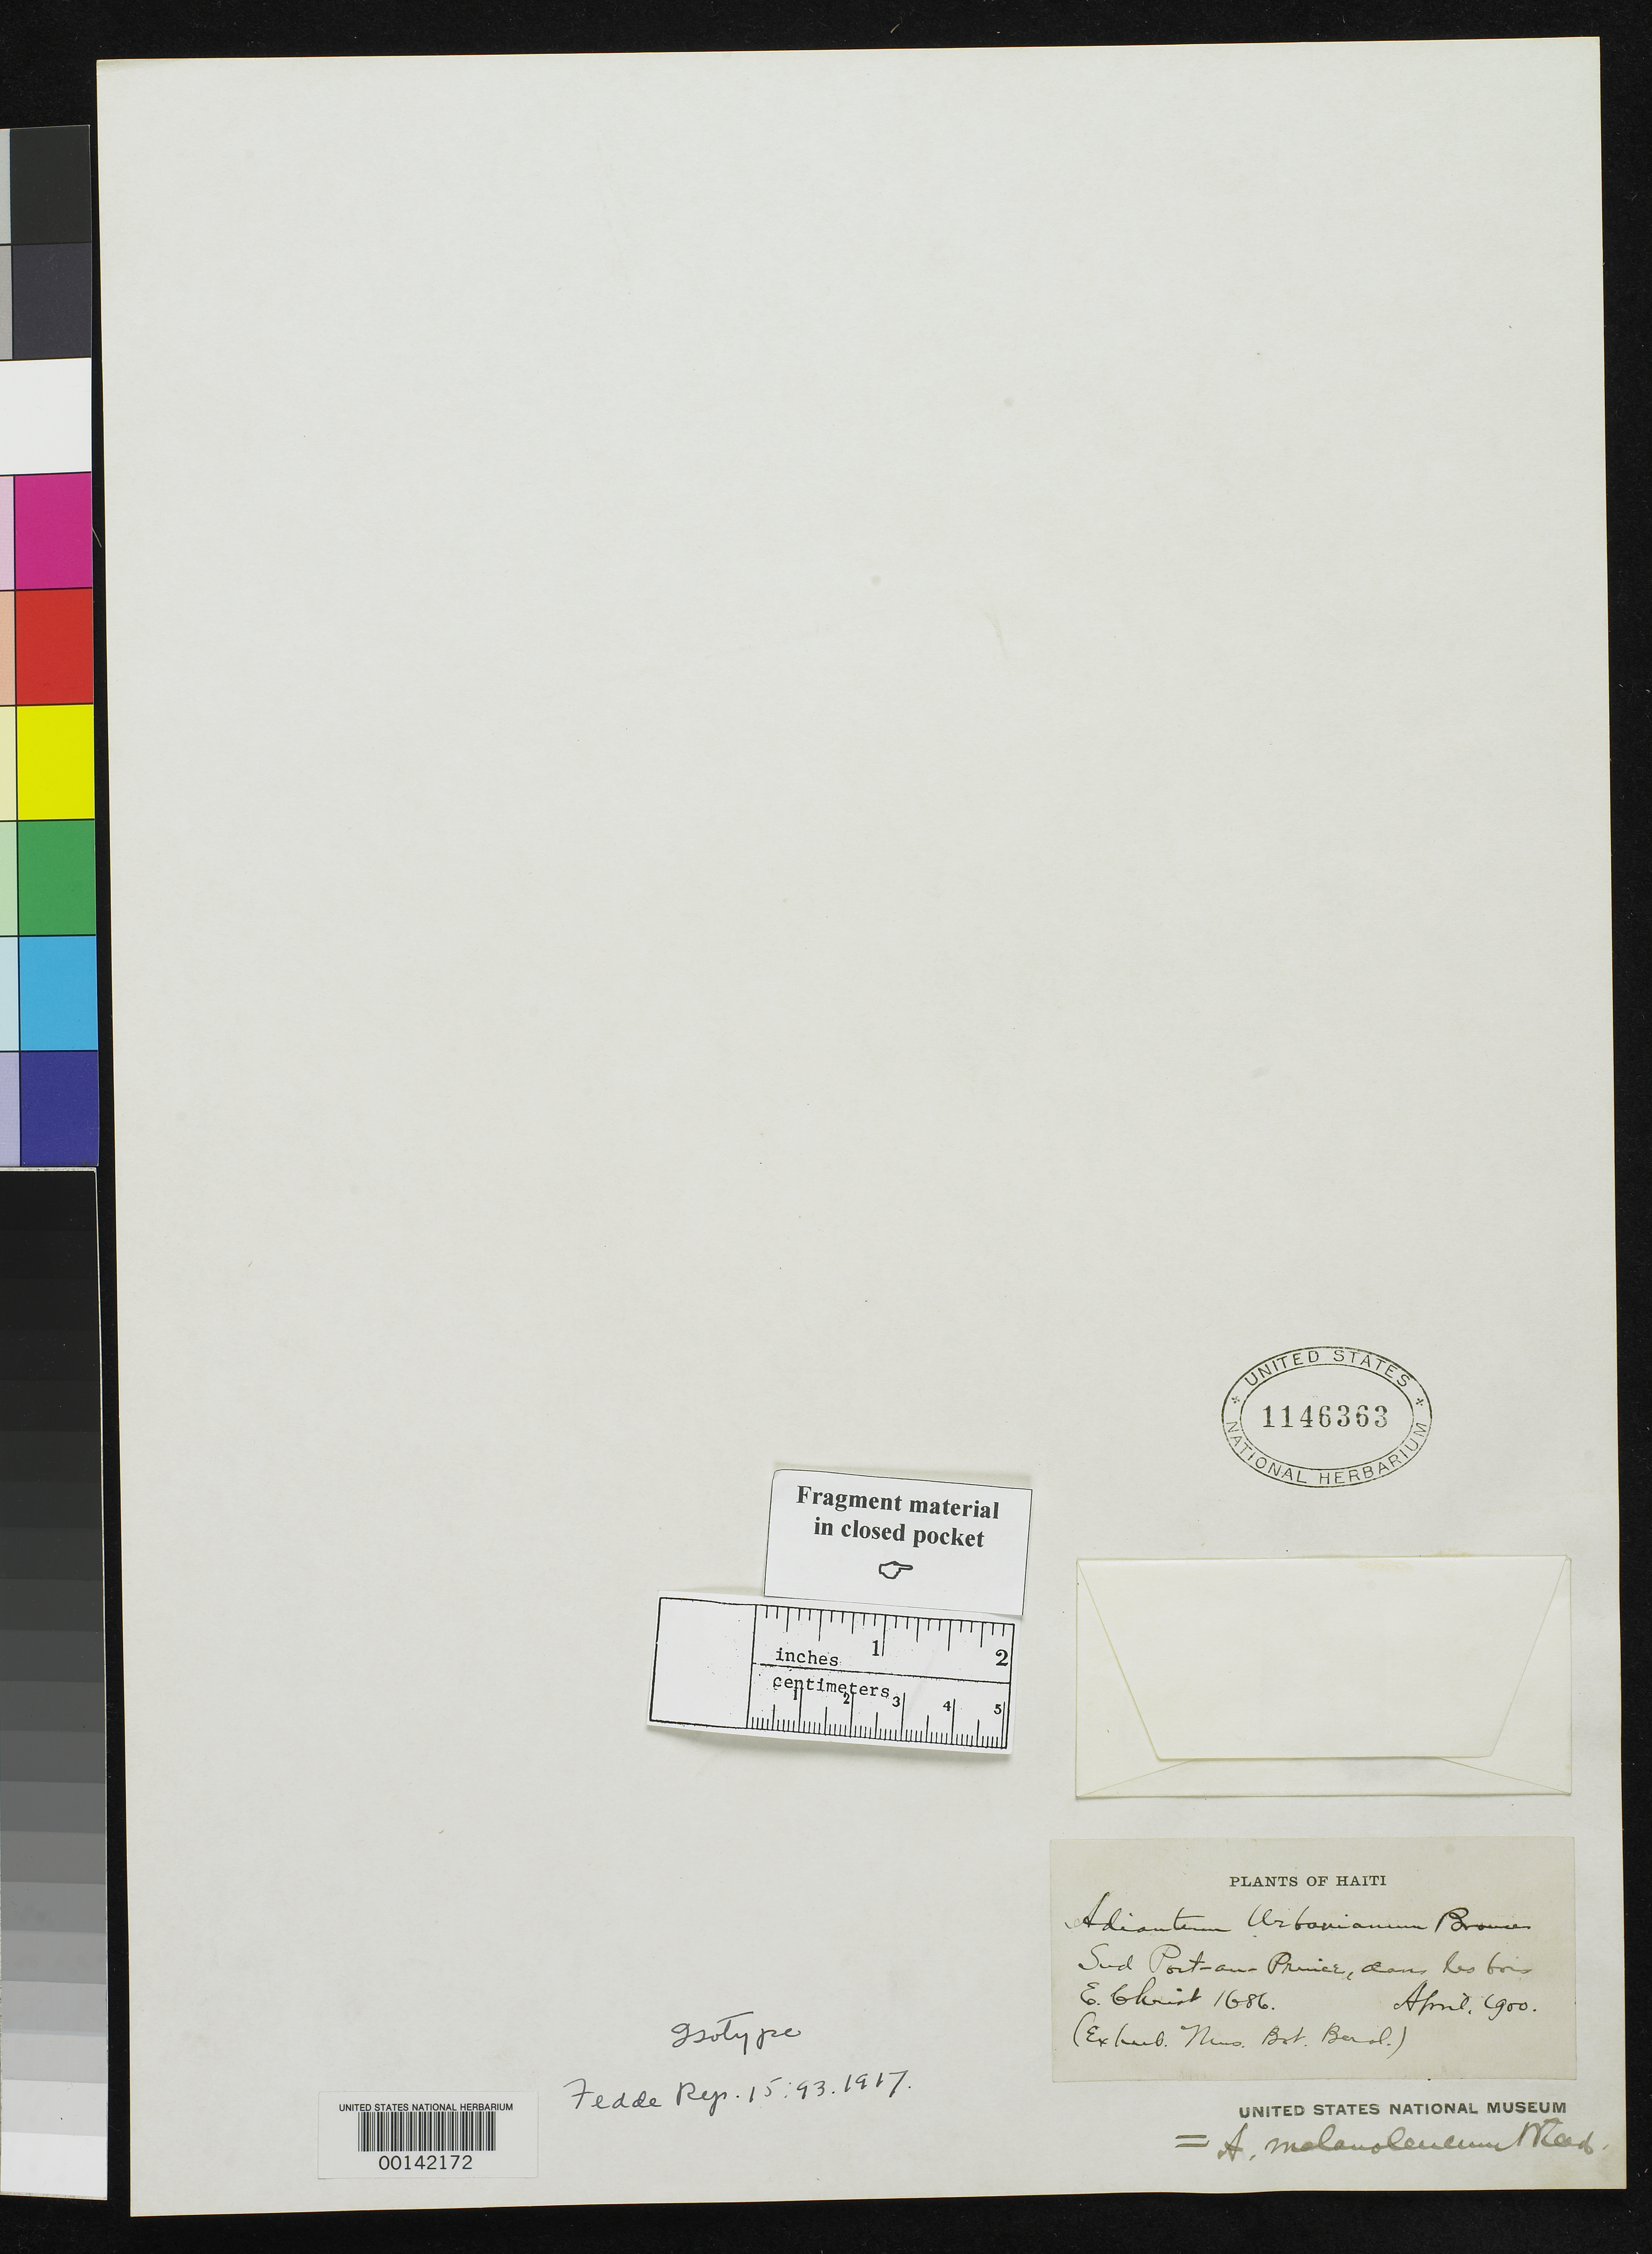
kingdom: Plantae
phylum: Tracheophyta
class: Polypodiopsida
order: Polypodiales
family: Pteridaceae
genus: Adiantum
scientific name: Adiantum urbanianum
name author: Brause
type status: Isotype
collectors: E. Christ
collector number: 1686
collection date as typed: Apr 1900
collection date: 1900-04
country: Haiti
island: Hispaniola Island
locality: Prope Port-au-Prince. [Near Port-au-Prince.]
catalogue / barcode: US 1146363